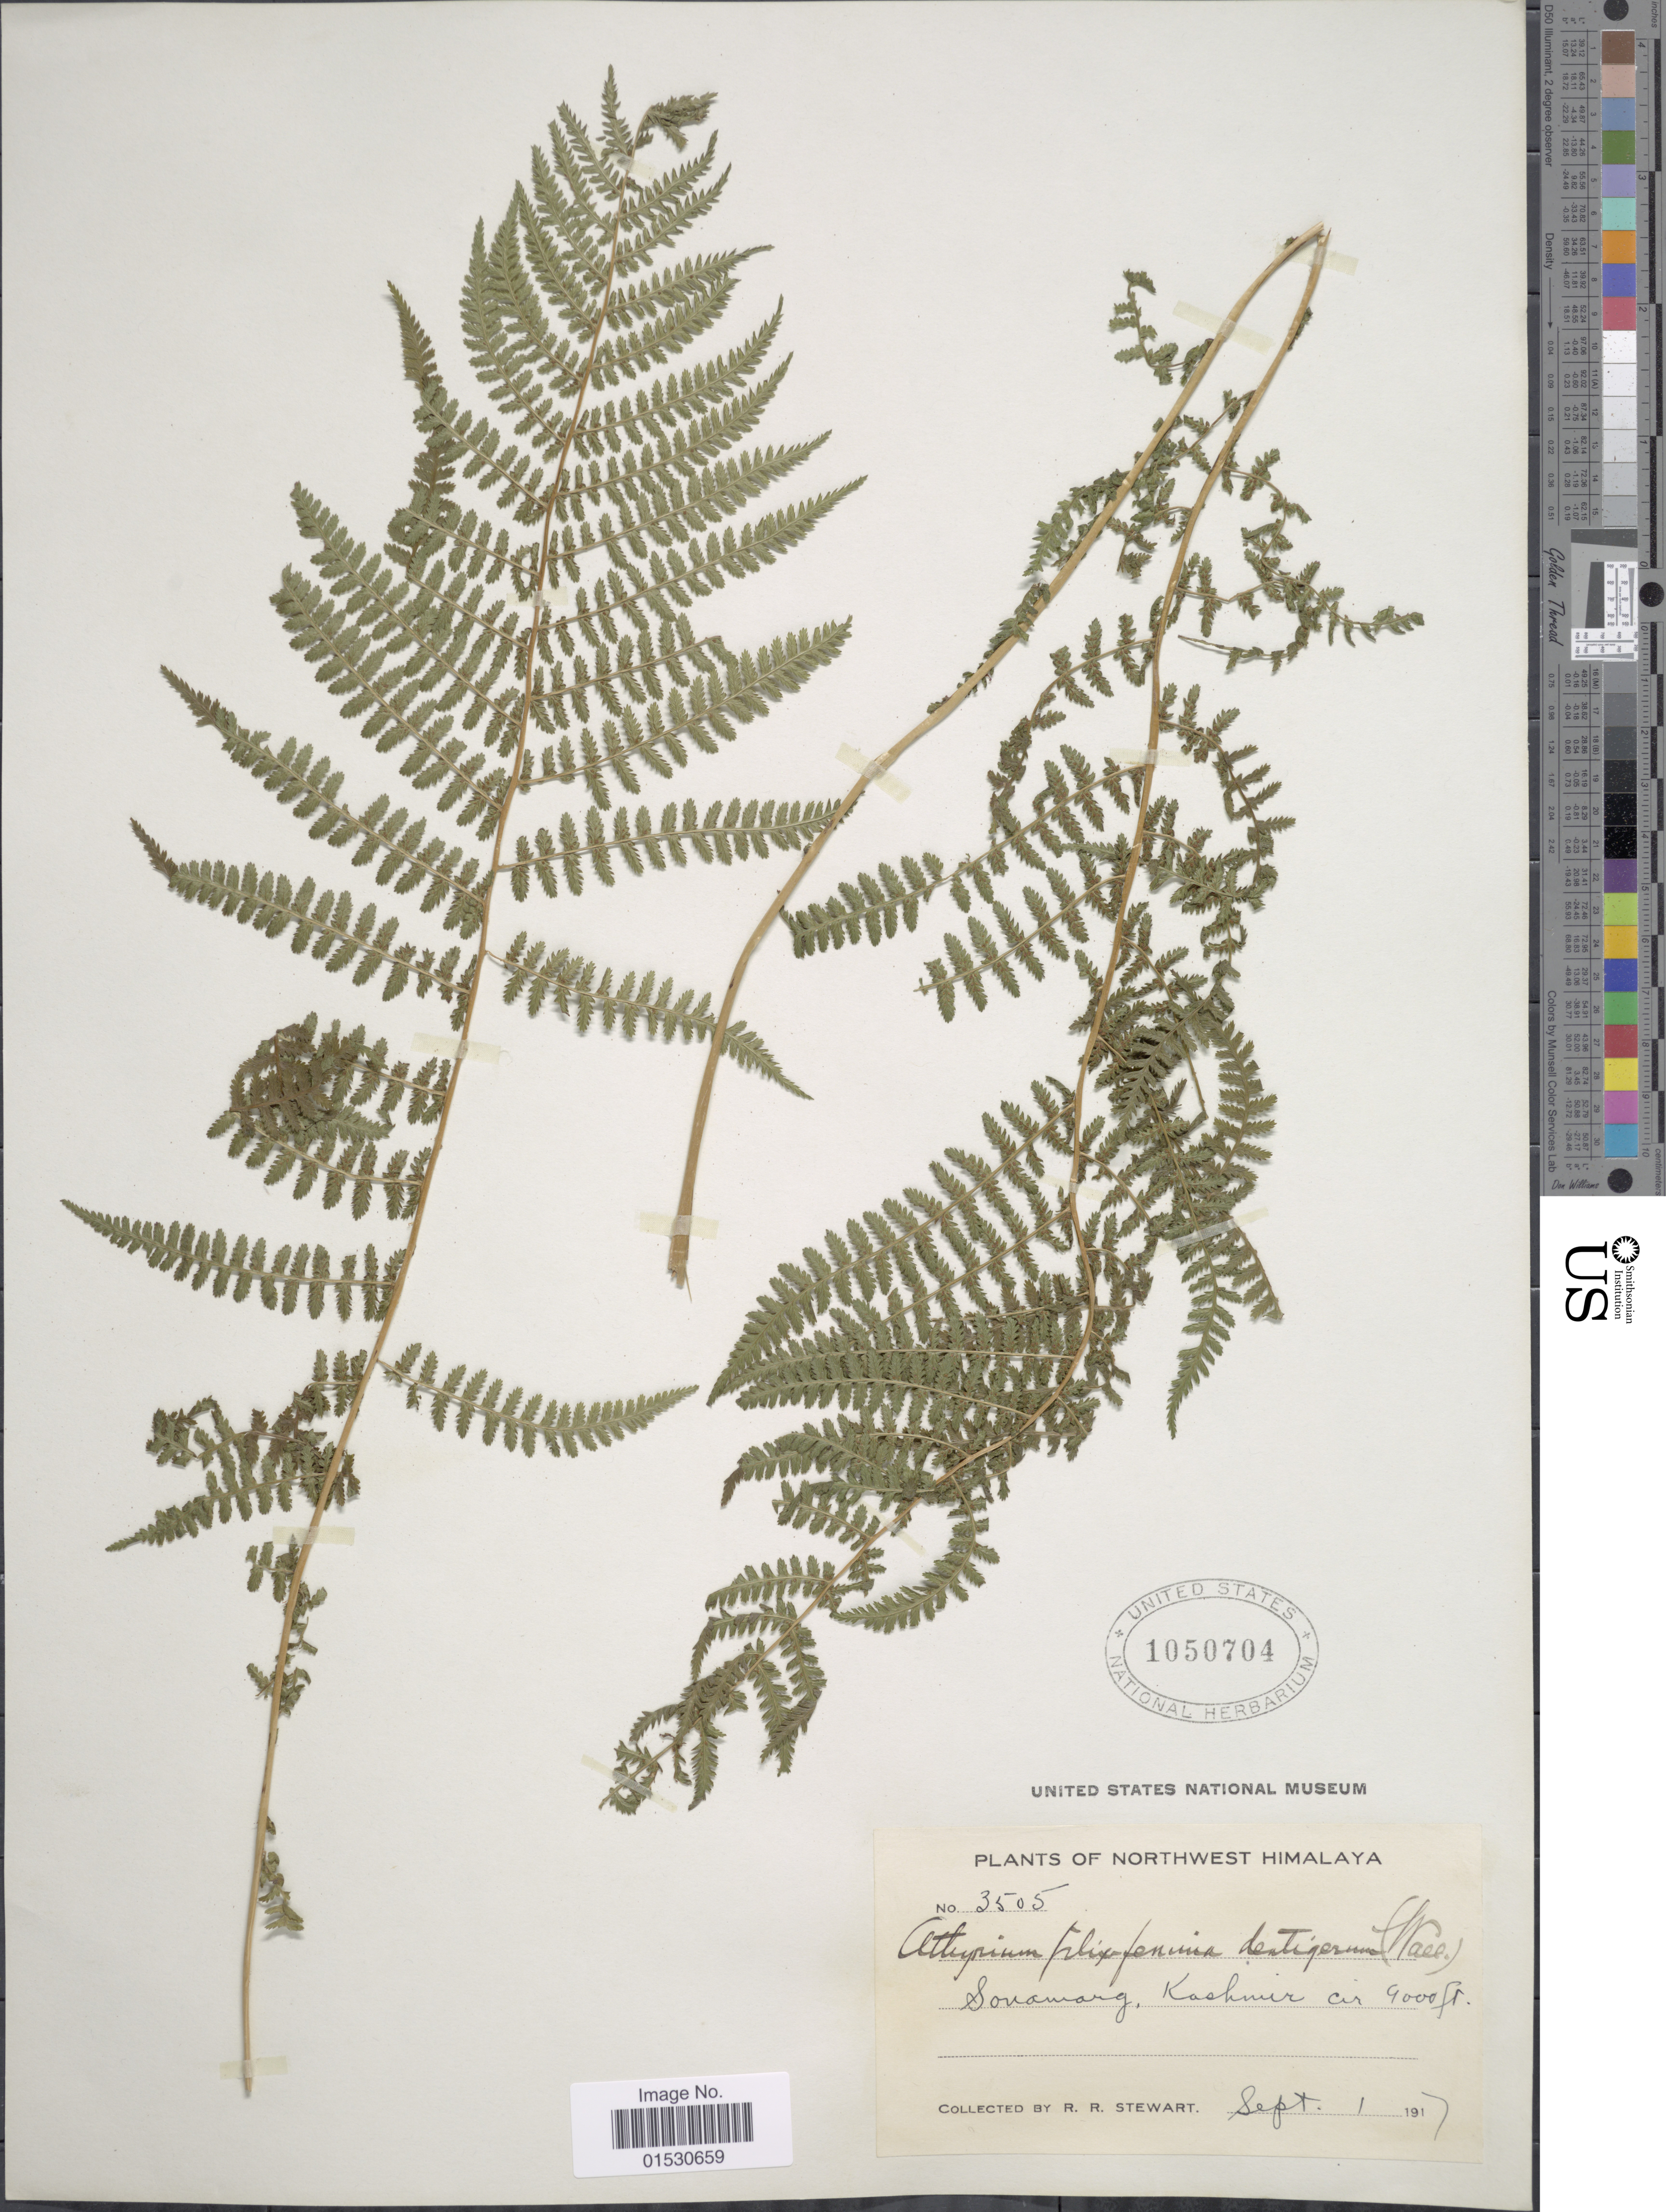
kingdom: Plantae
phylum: Tracheophyta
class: Polypodiopsida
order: Polypodiales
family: Athyriaceae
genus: Athyrium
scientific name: Athyrium filix-femina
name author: (L.) Roth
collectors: R. R. Stewart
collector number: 3505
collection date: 1917-09-01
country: India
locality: Northwest Himalaya, Sonamarg, Kashmir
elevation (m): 2743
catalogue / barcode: US 1050704